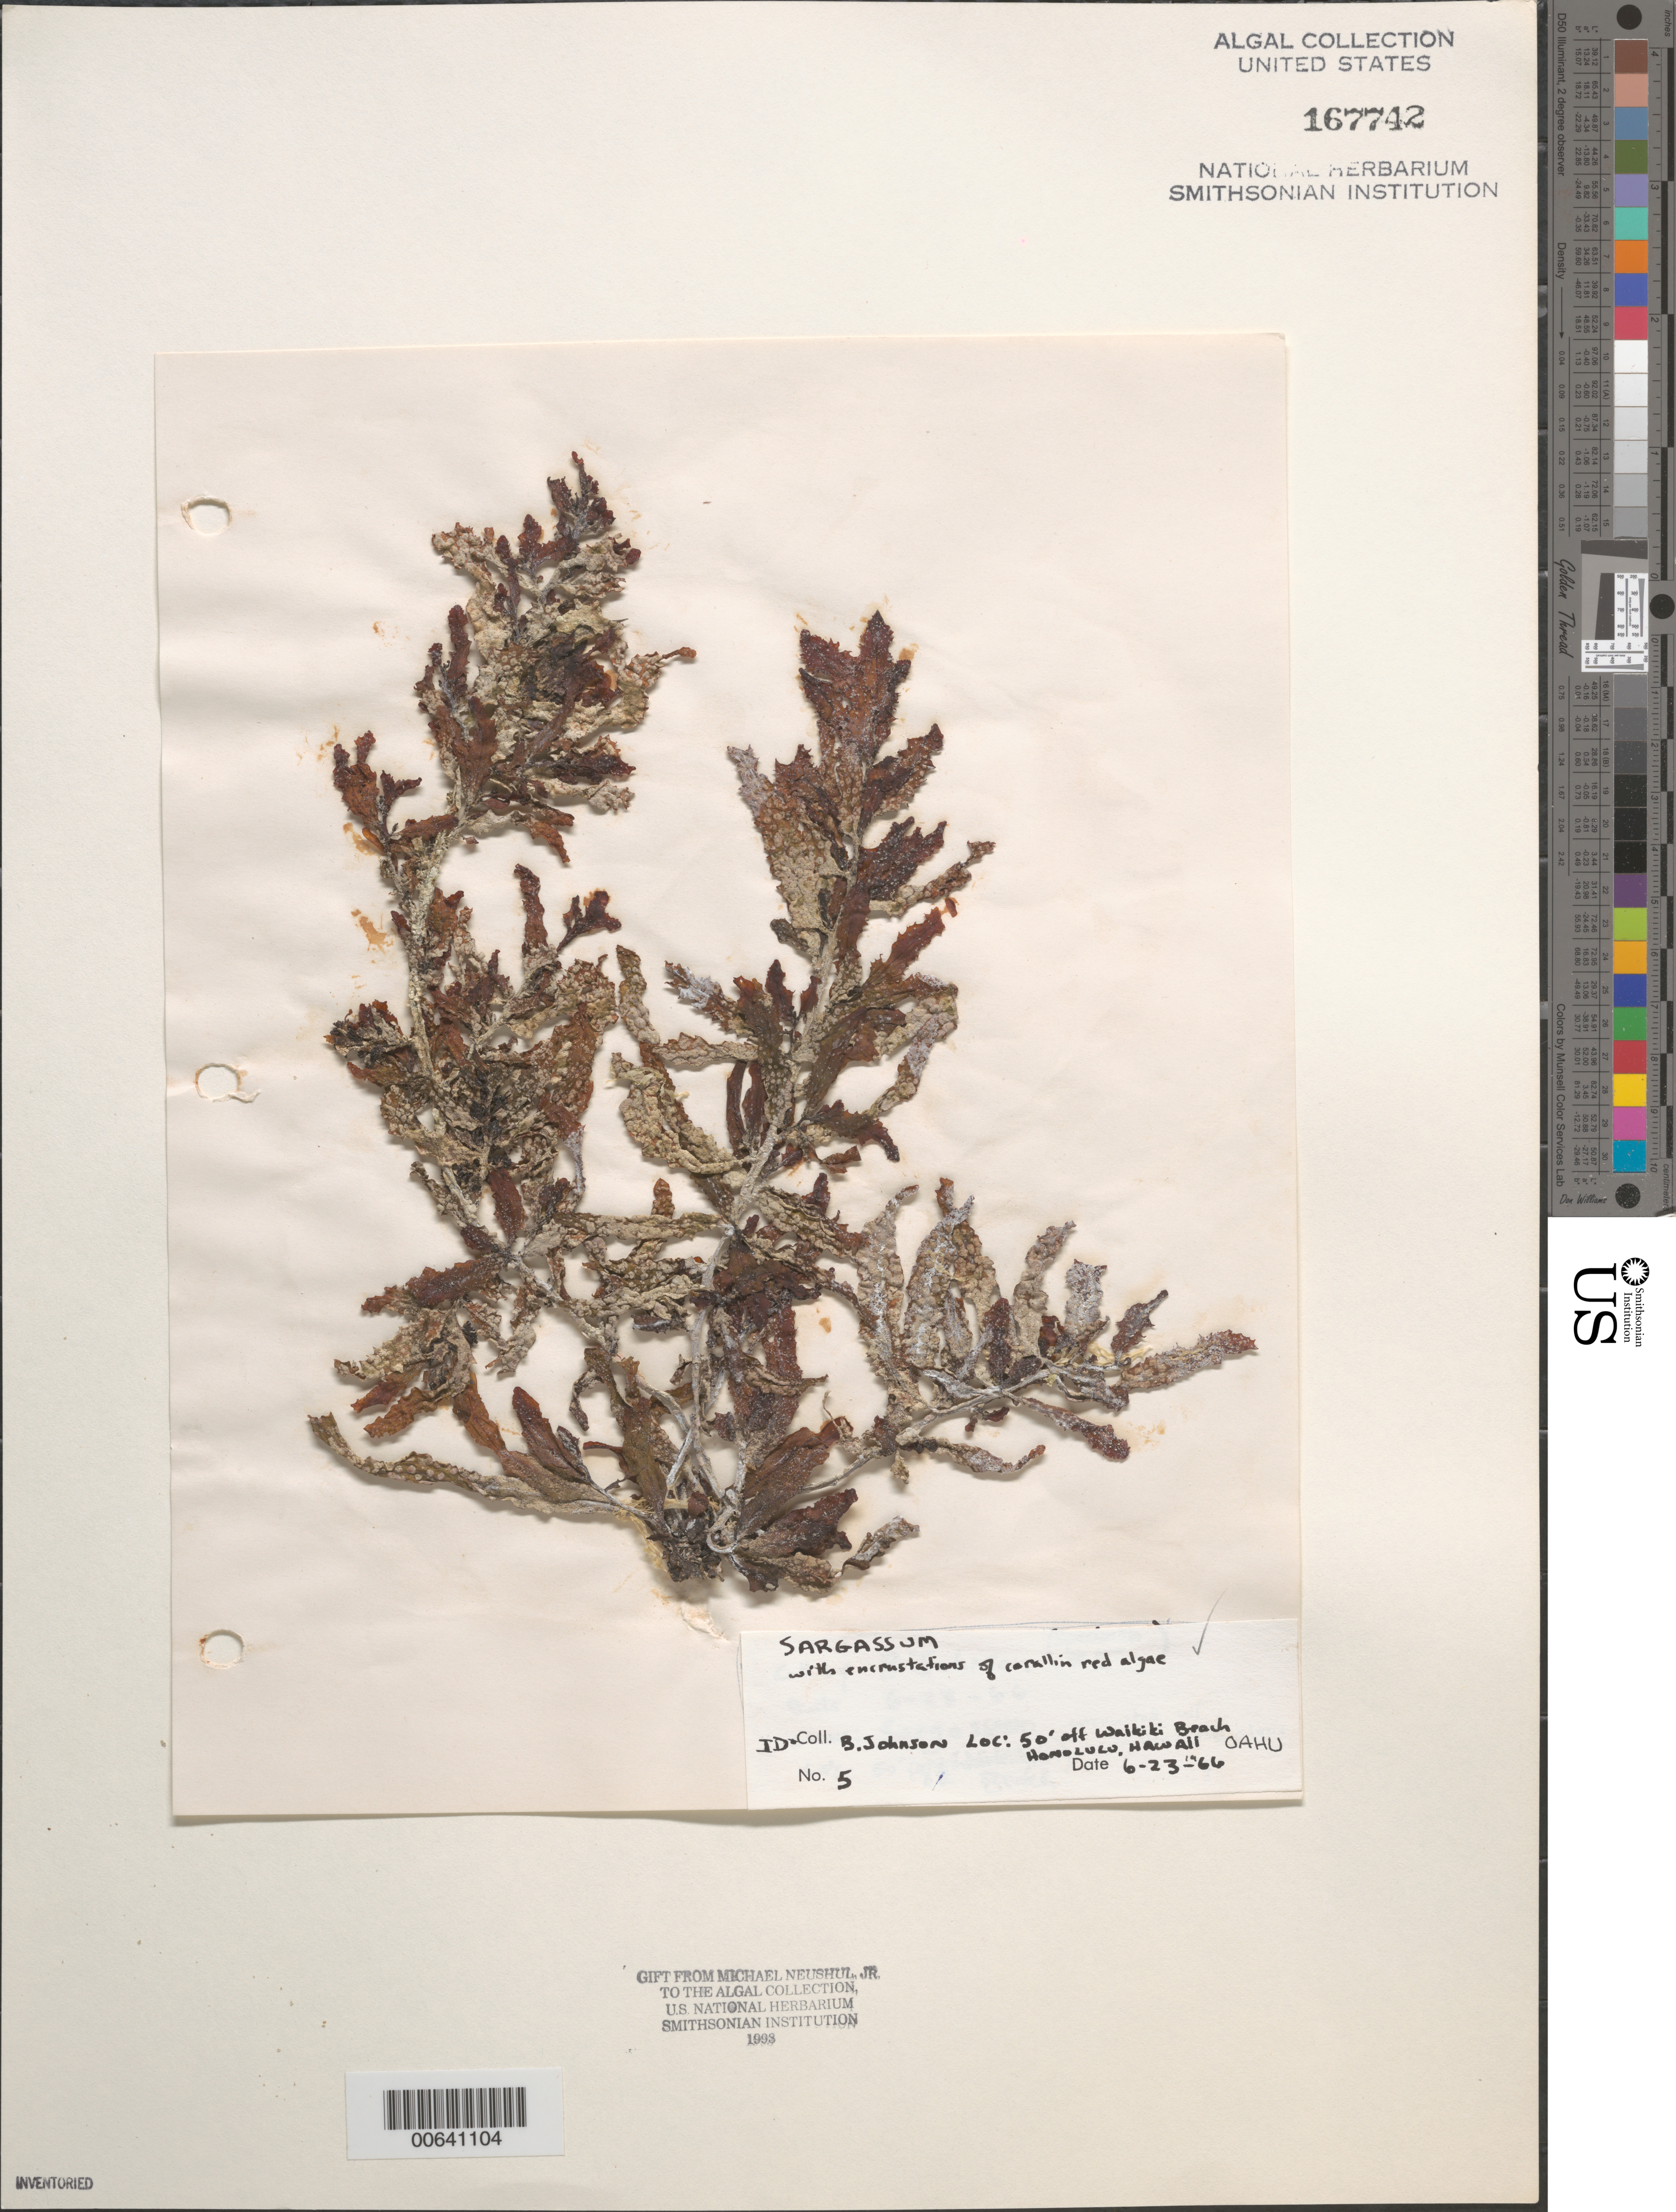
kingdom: Chromista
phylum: Ochrophyta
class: Phaeophyceae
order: Fucales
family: Sargassaceae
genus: Sargassum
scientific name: Sargassum sp.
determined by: Johnson, Beverly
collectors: B. Johnson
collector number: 5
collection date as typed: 23 Jun 1966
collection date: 1966-06-23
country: United States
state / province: Hawaii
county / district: Honolulu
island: Oahu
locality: Coral reef ca. 50 feet off Waikiki Beach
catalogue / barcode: US 167742